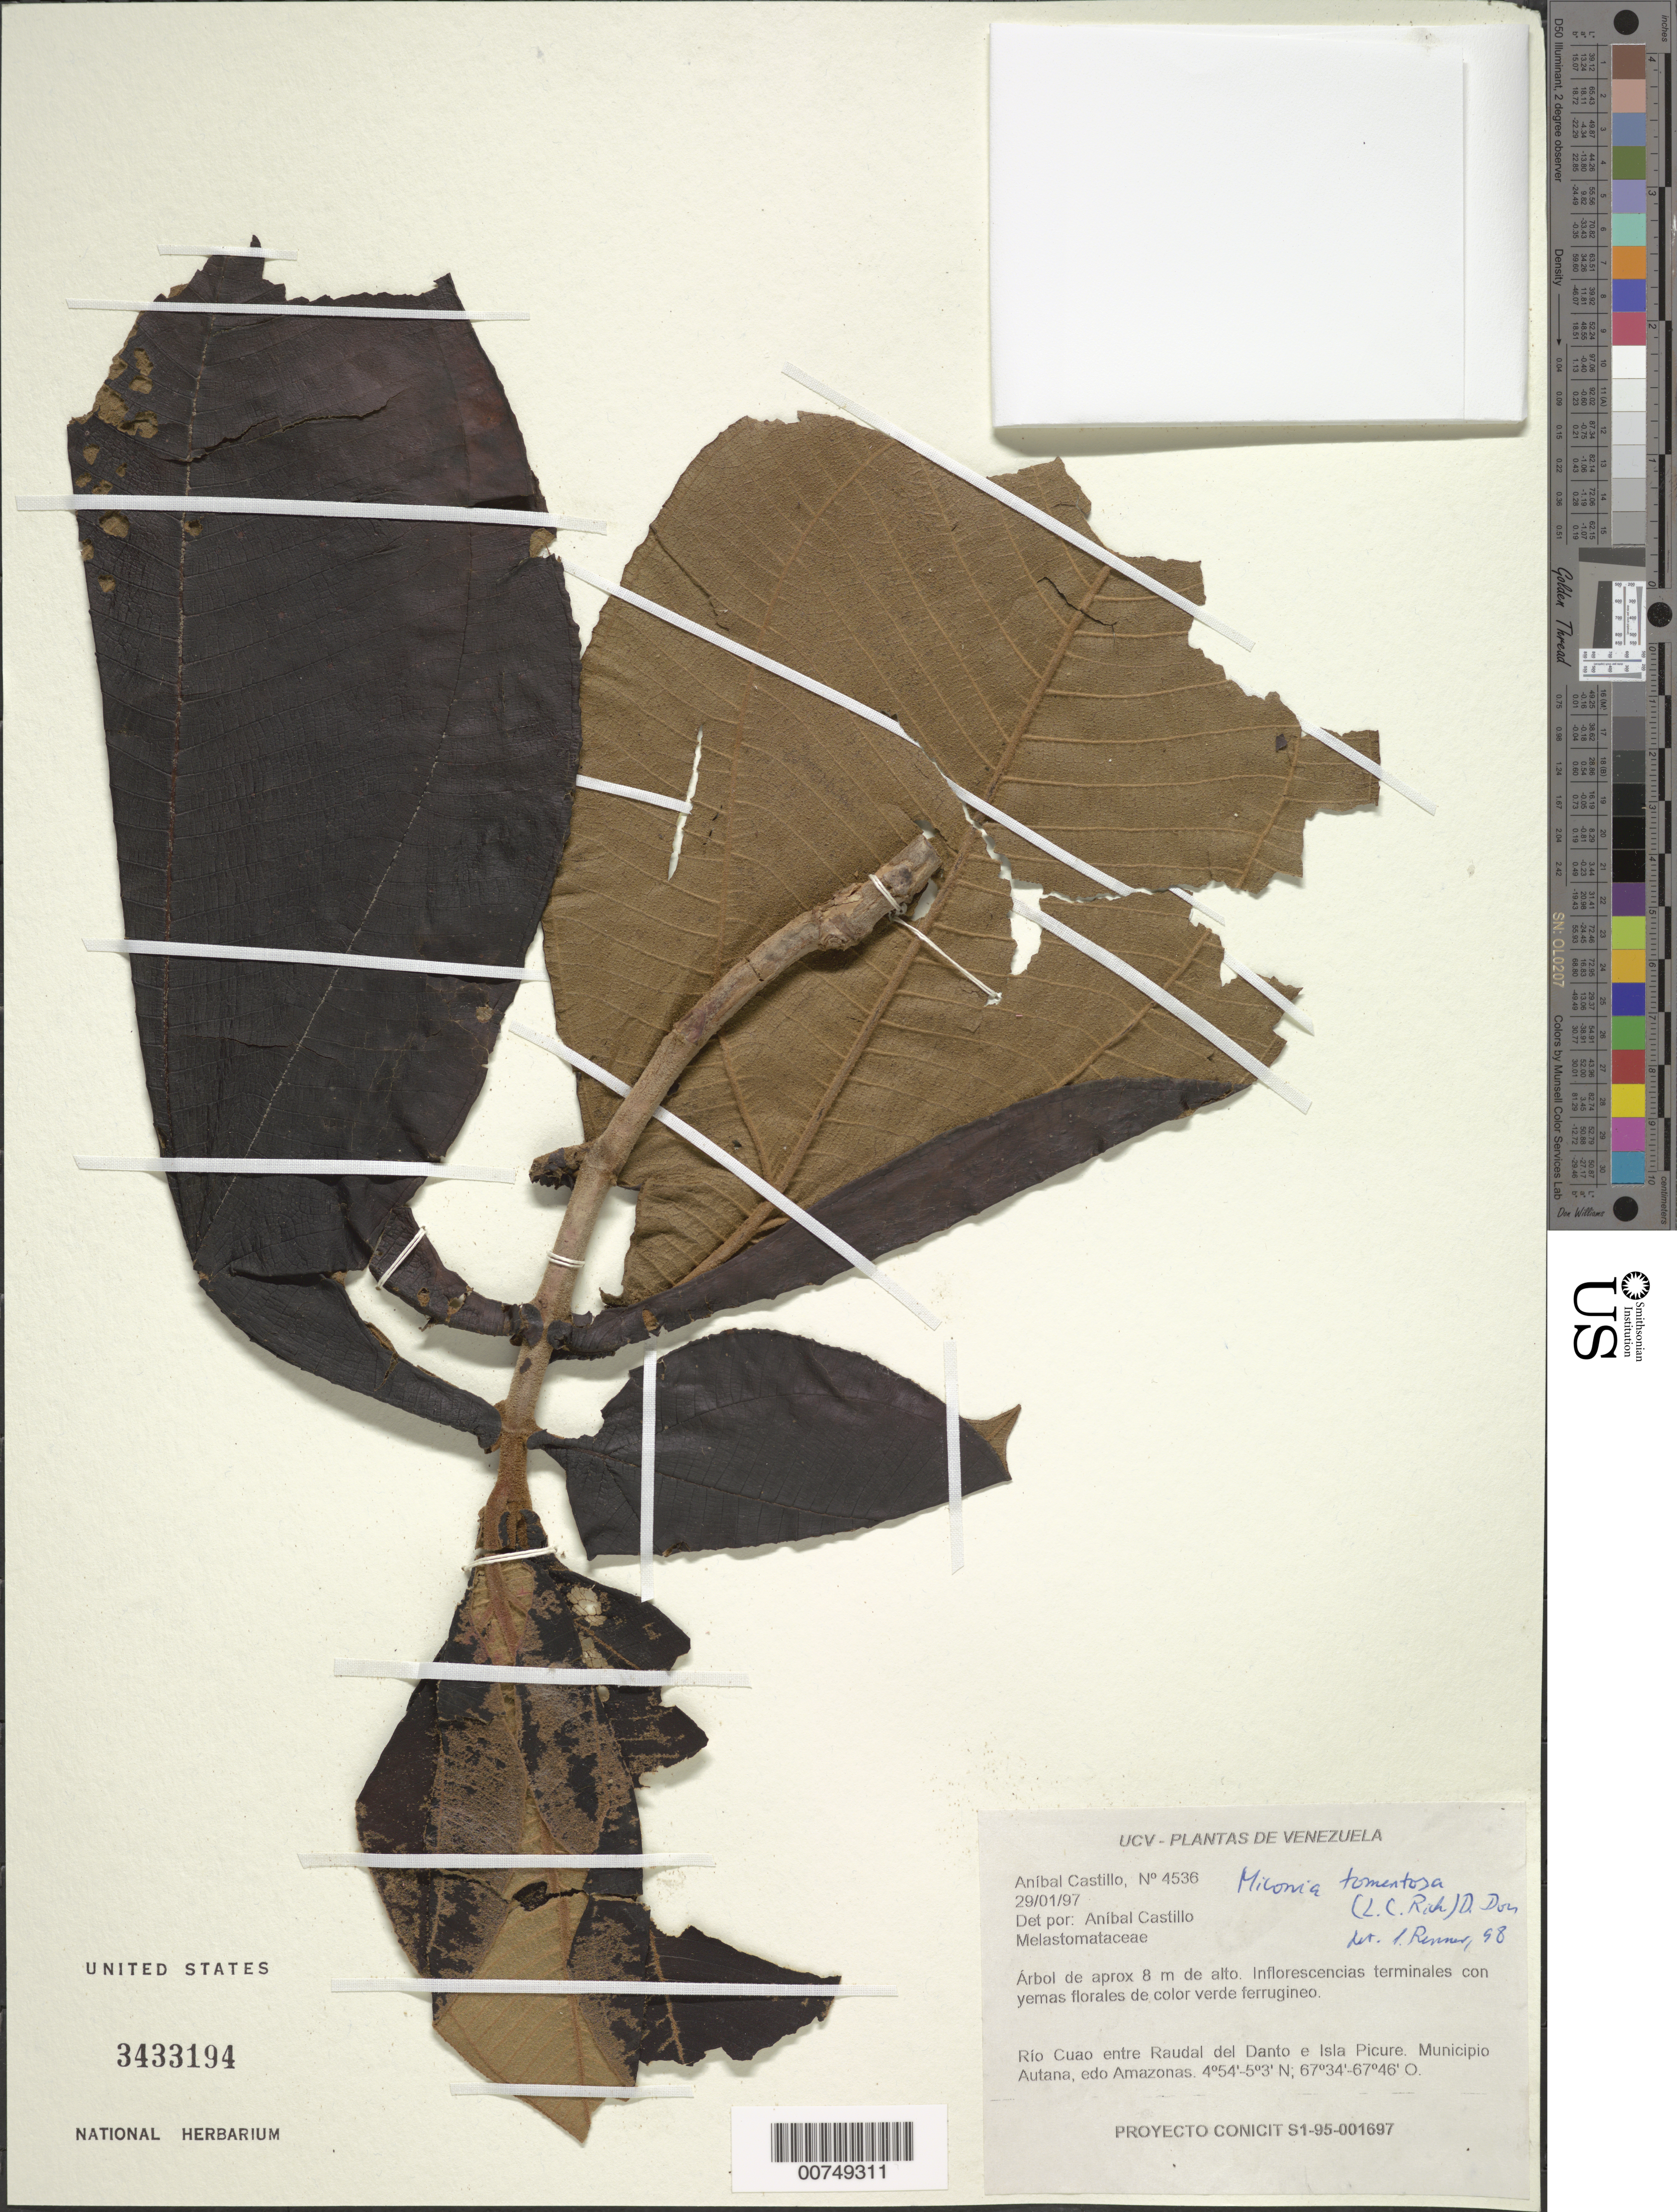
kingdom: Plantae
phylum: Tracheophyta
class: Magnoliopsida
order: Myrtales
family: Melastomataceae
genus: Miconia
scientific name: Miconia tomentosa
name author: (Rich.) D. Don ex DC.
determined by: Renner, S. S.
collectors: A. Castillo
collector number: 4536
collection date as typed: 29-Jan-97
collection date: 1997-01-29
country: Venezuela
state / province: Amazonas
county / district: Autana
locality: Mun. Autana, Río Cuao, entre Raudal del Danto e Isla Picure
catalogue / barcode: US 3433194